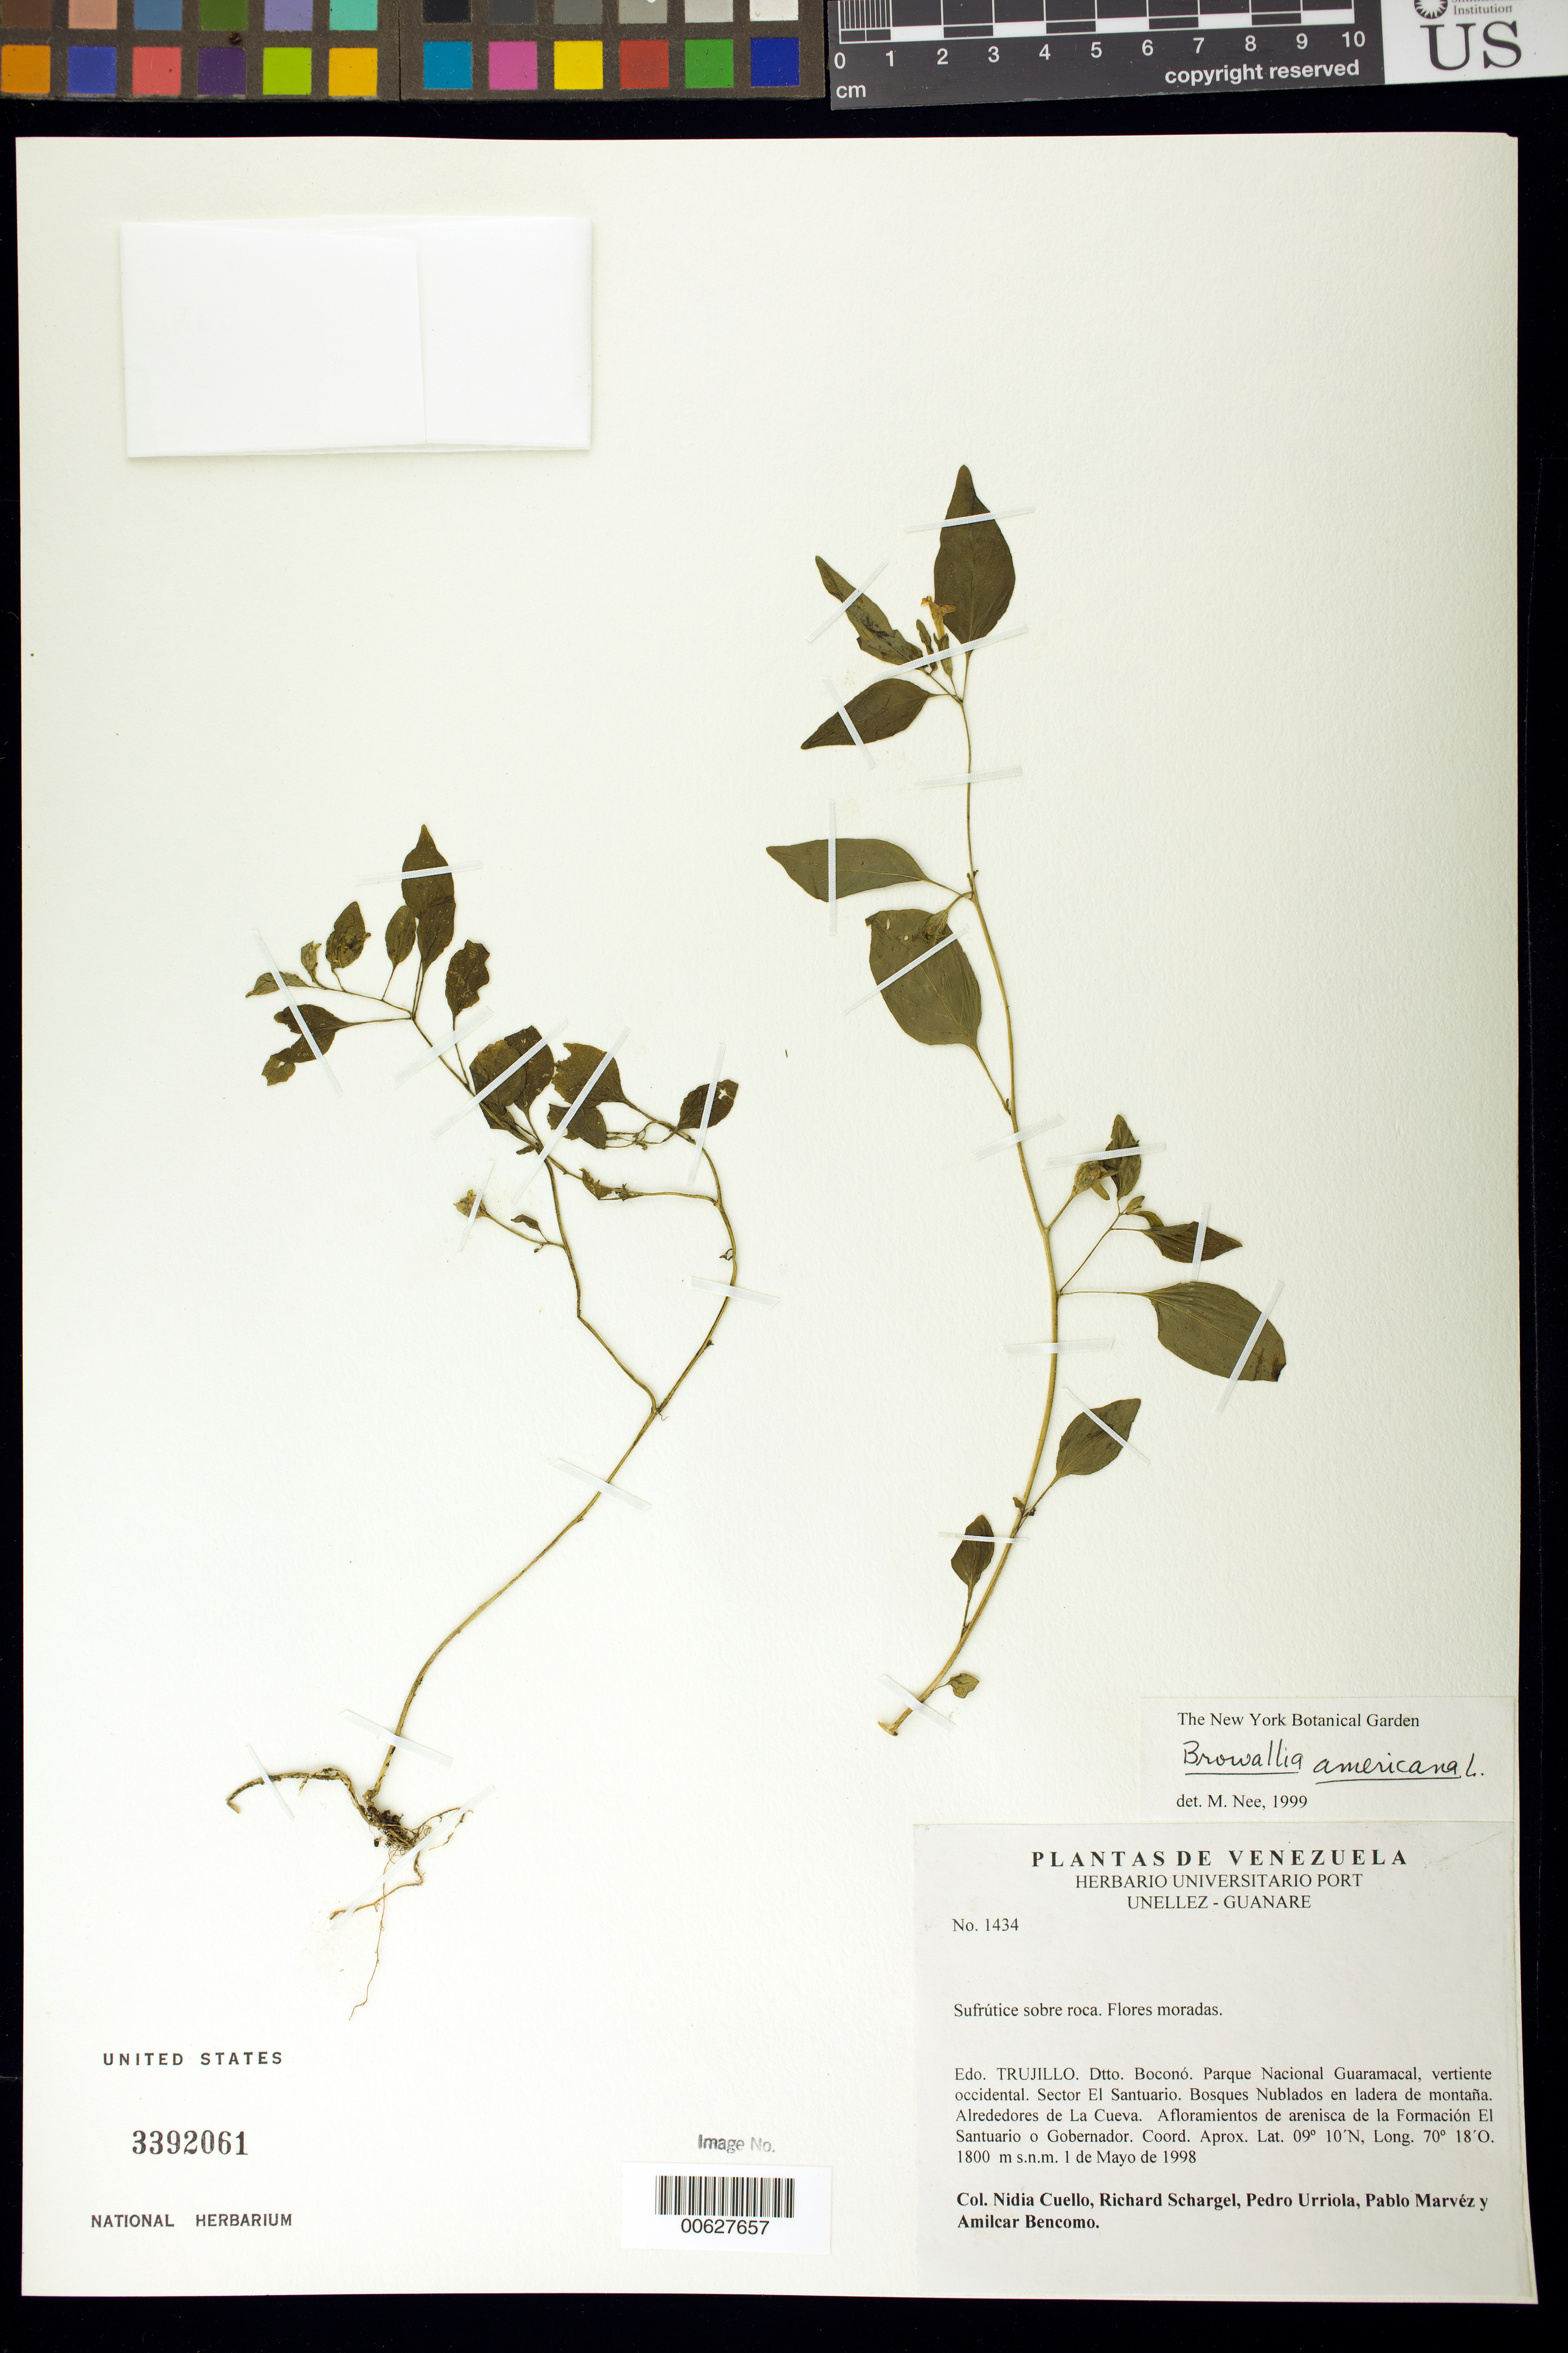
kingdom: Plantae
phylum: Tracheophyta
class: Magnoliopsida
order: Solanales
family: Solanaceae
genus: Browallia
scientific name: Browallia americana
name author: L.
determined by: Nee, Michael H.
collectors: N. L. Cuello, R. Schargel, P. Urriola, P. Marvéz & A. Bencomo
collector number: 1434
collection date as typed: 01 May 1998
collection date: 1998-05-01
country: Venezuela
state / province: Trujillo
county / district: Boconó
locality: Parque Nacional Guaramacal, vertiente occidental. Sector El Santuario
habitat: Bosque nubladas en ladera de montaña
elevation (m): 1800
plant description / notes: PORT, US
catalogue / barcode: US 3392061